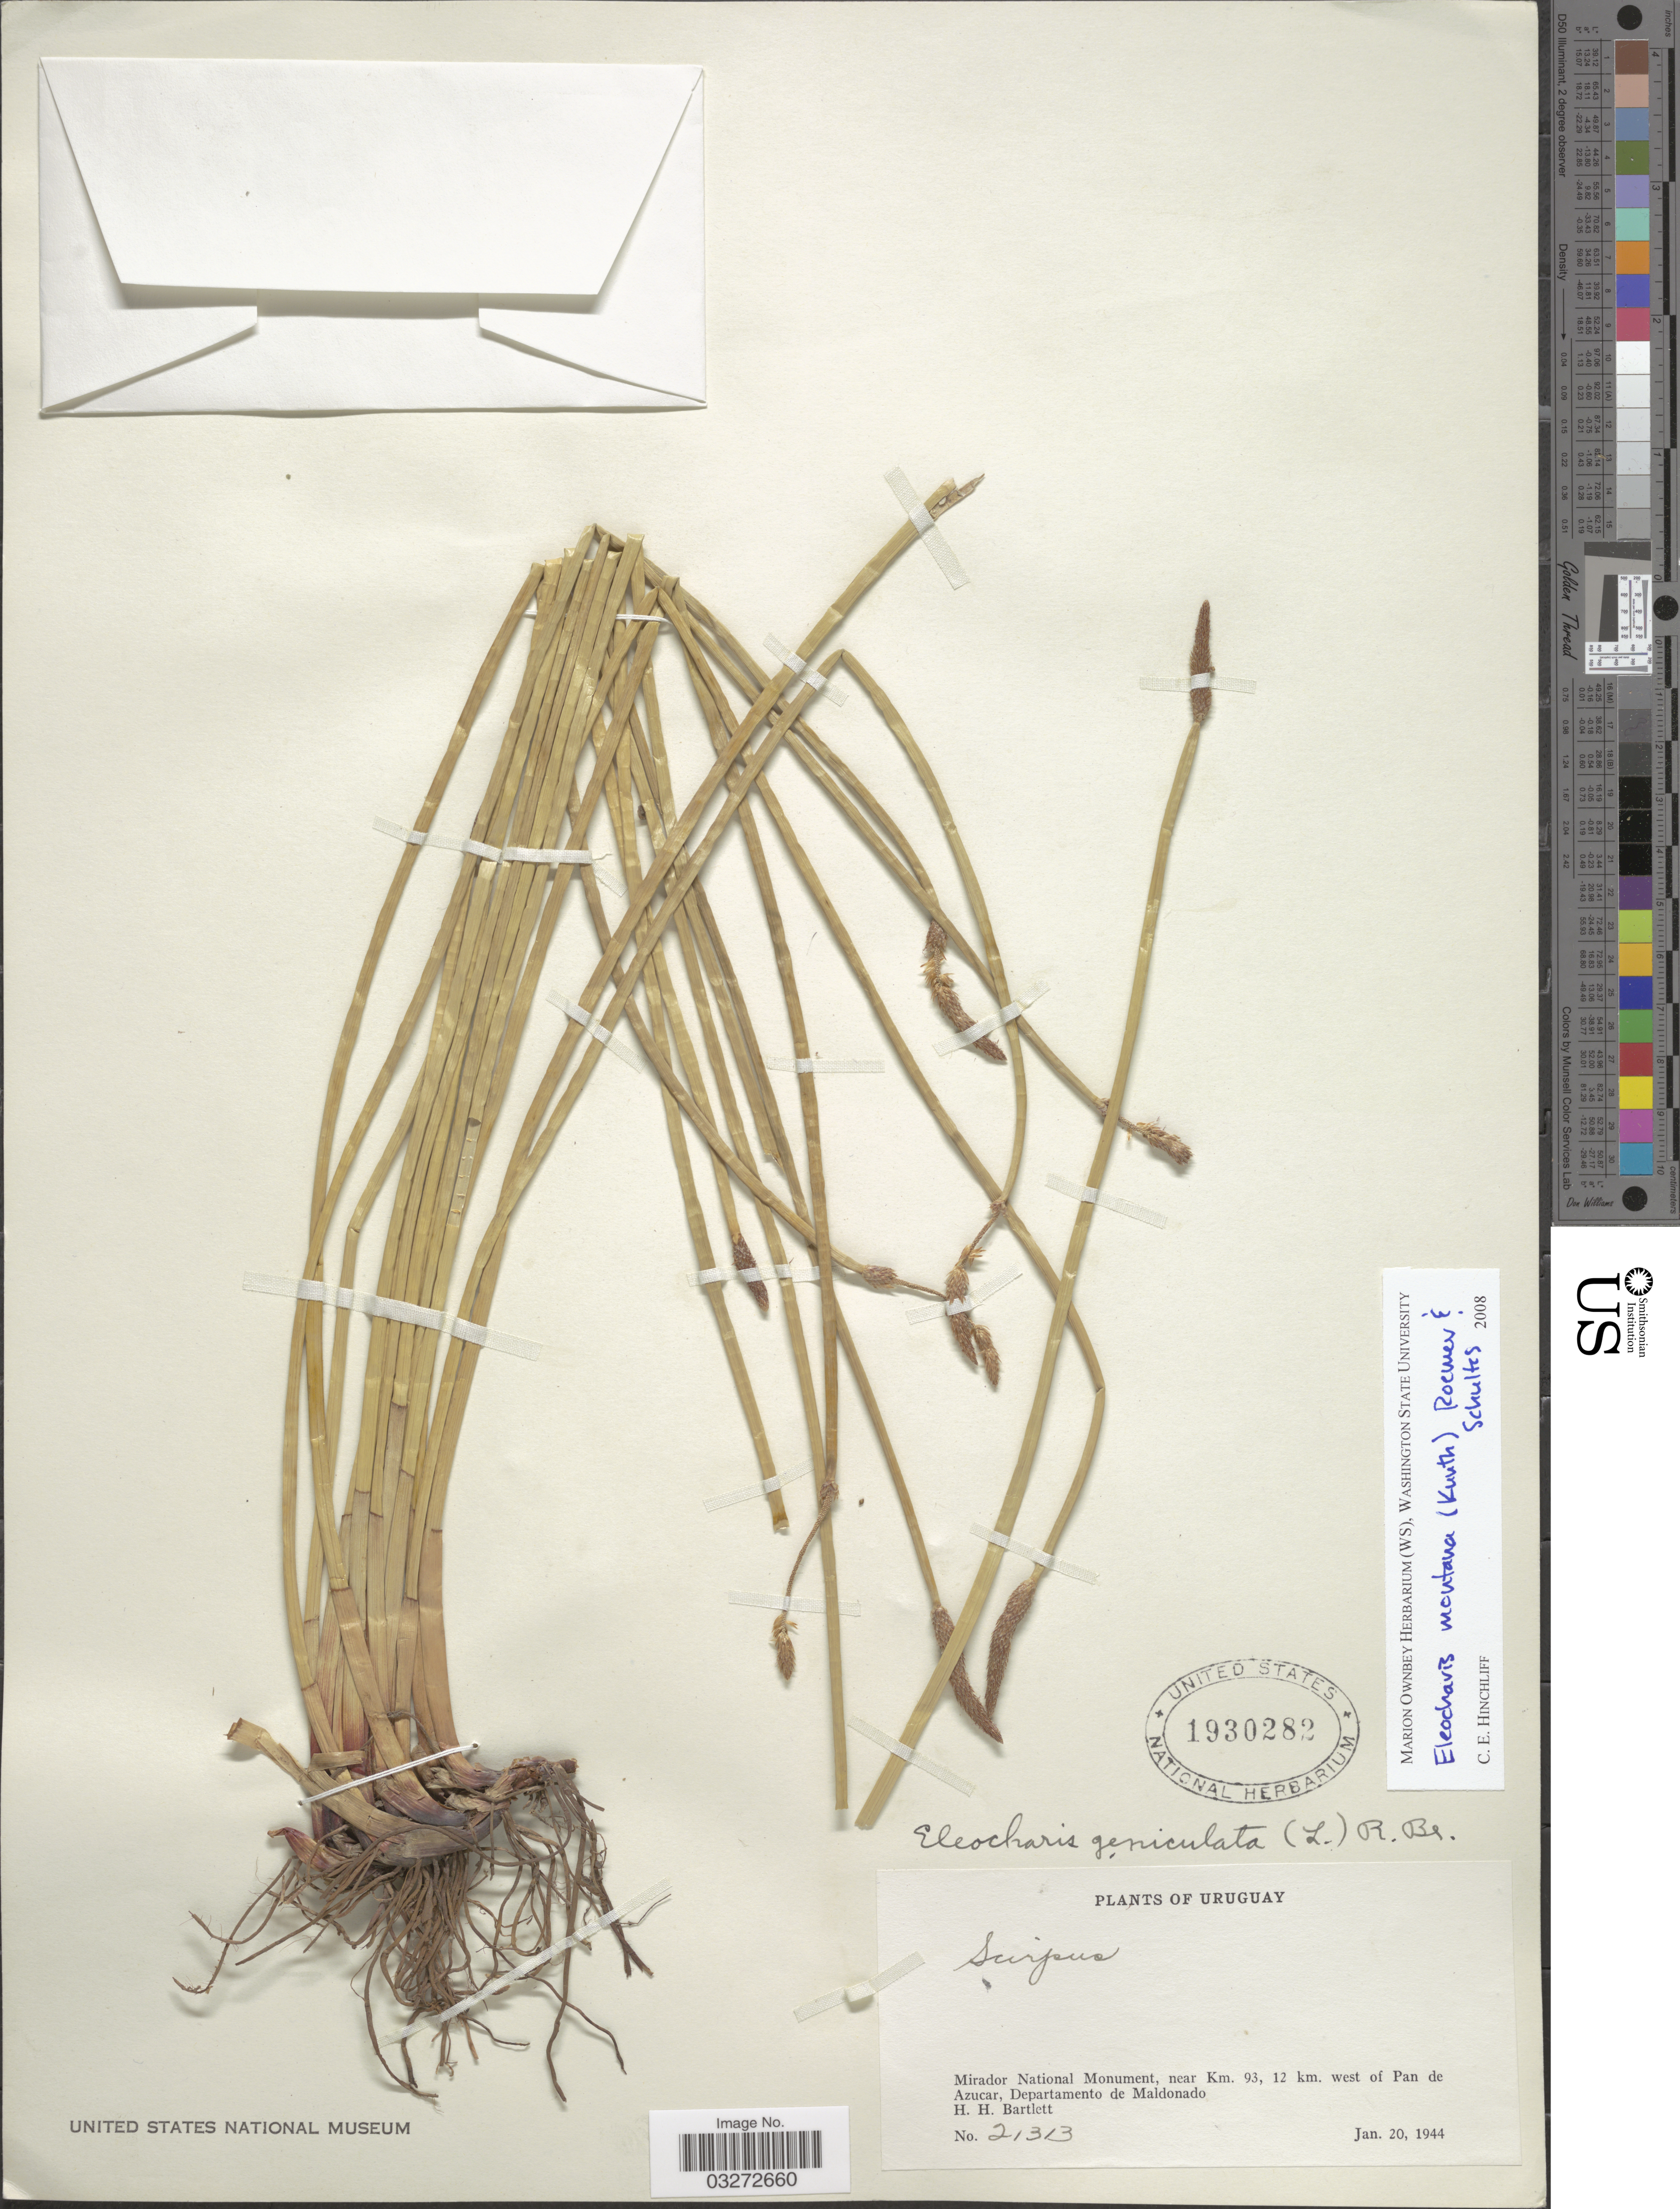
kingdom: Plantae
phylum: Tracheophyta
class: Liliopsida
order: Poales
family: Cyperaceae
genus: Eleocharis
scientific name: Eleocharis montana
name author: (Kunth) Roem. & Schult.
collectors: H. H. Bartlett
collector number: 21313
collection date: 1944-01-20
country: Uruguay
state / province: Maldonado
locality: Mirador National Monument, near Km. 93, 12 km. west of Pan de Azucar, Departamento de Maldonado.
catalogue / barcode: US 1930282